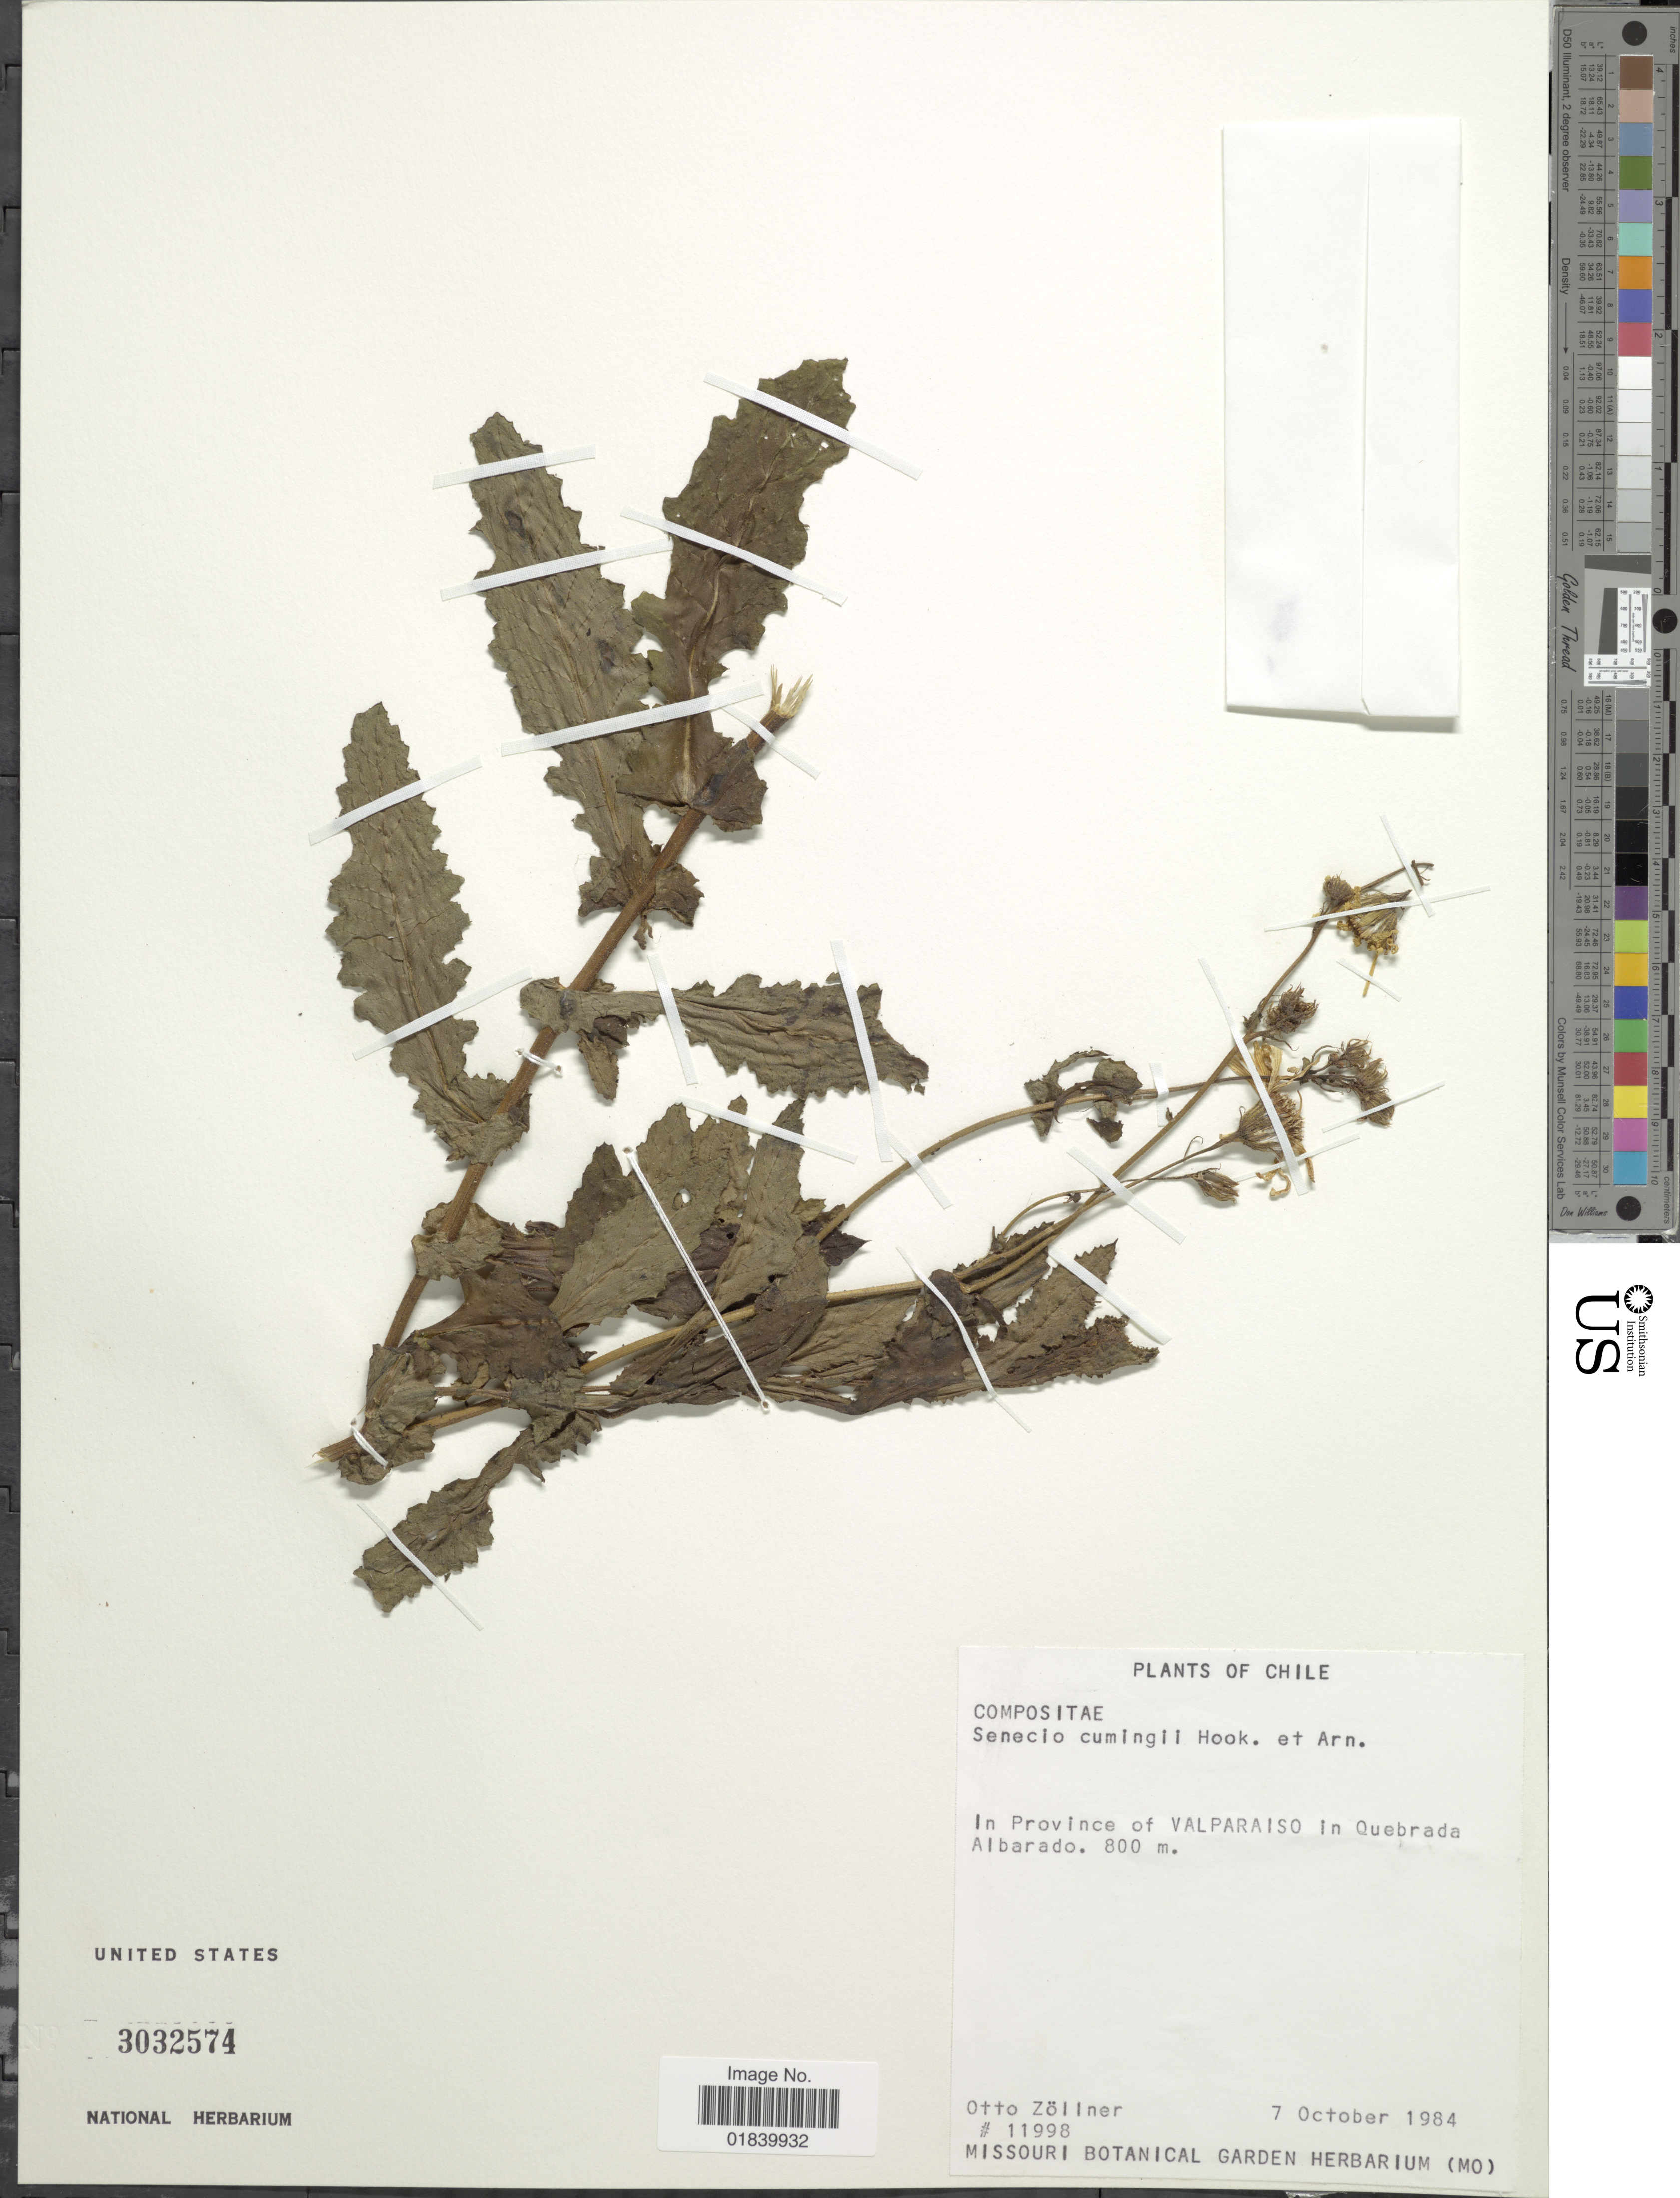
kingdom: Plantae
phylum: Tracheophyta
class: Magnoliopsida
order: Asterales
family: Asteraceae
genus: Senecio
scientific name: Senecio cumingii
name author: Hook. & Arn.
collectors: O. Zöllner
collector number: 11998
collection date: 1984-10-07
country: Chile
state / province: Valparaíso (V)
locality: Chile. In province of Valparaiso in Quebrada. Albarado.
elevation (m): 800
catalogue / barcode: US 3032574